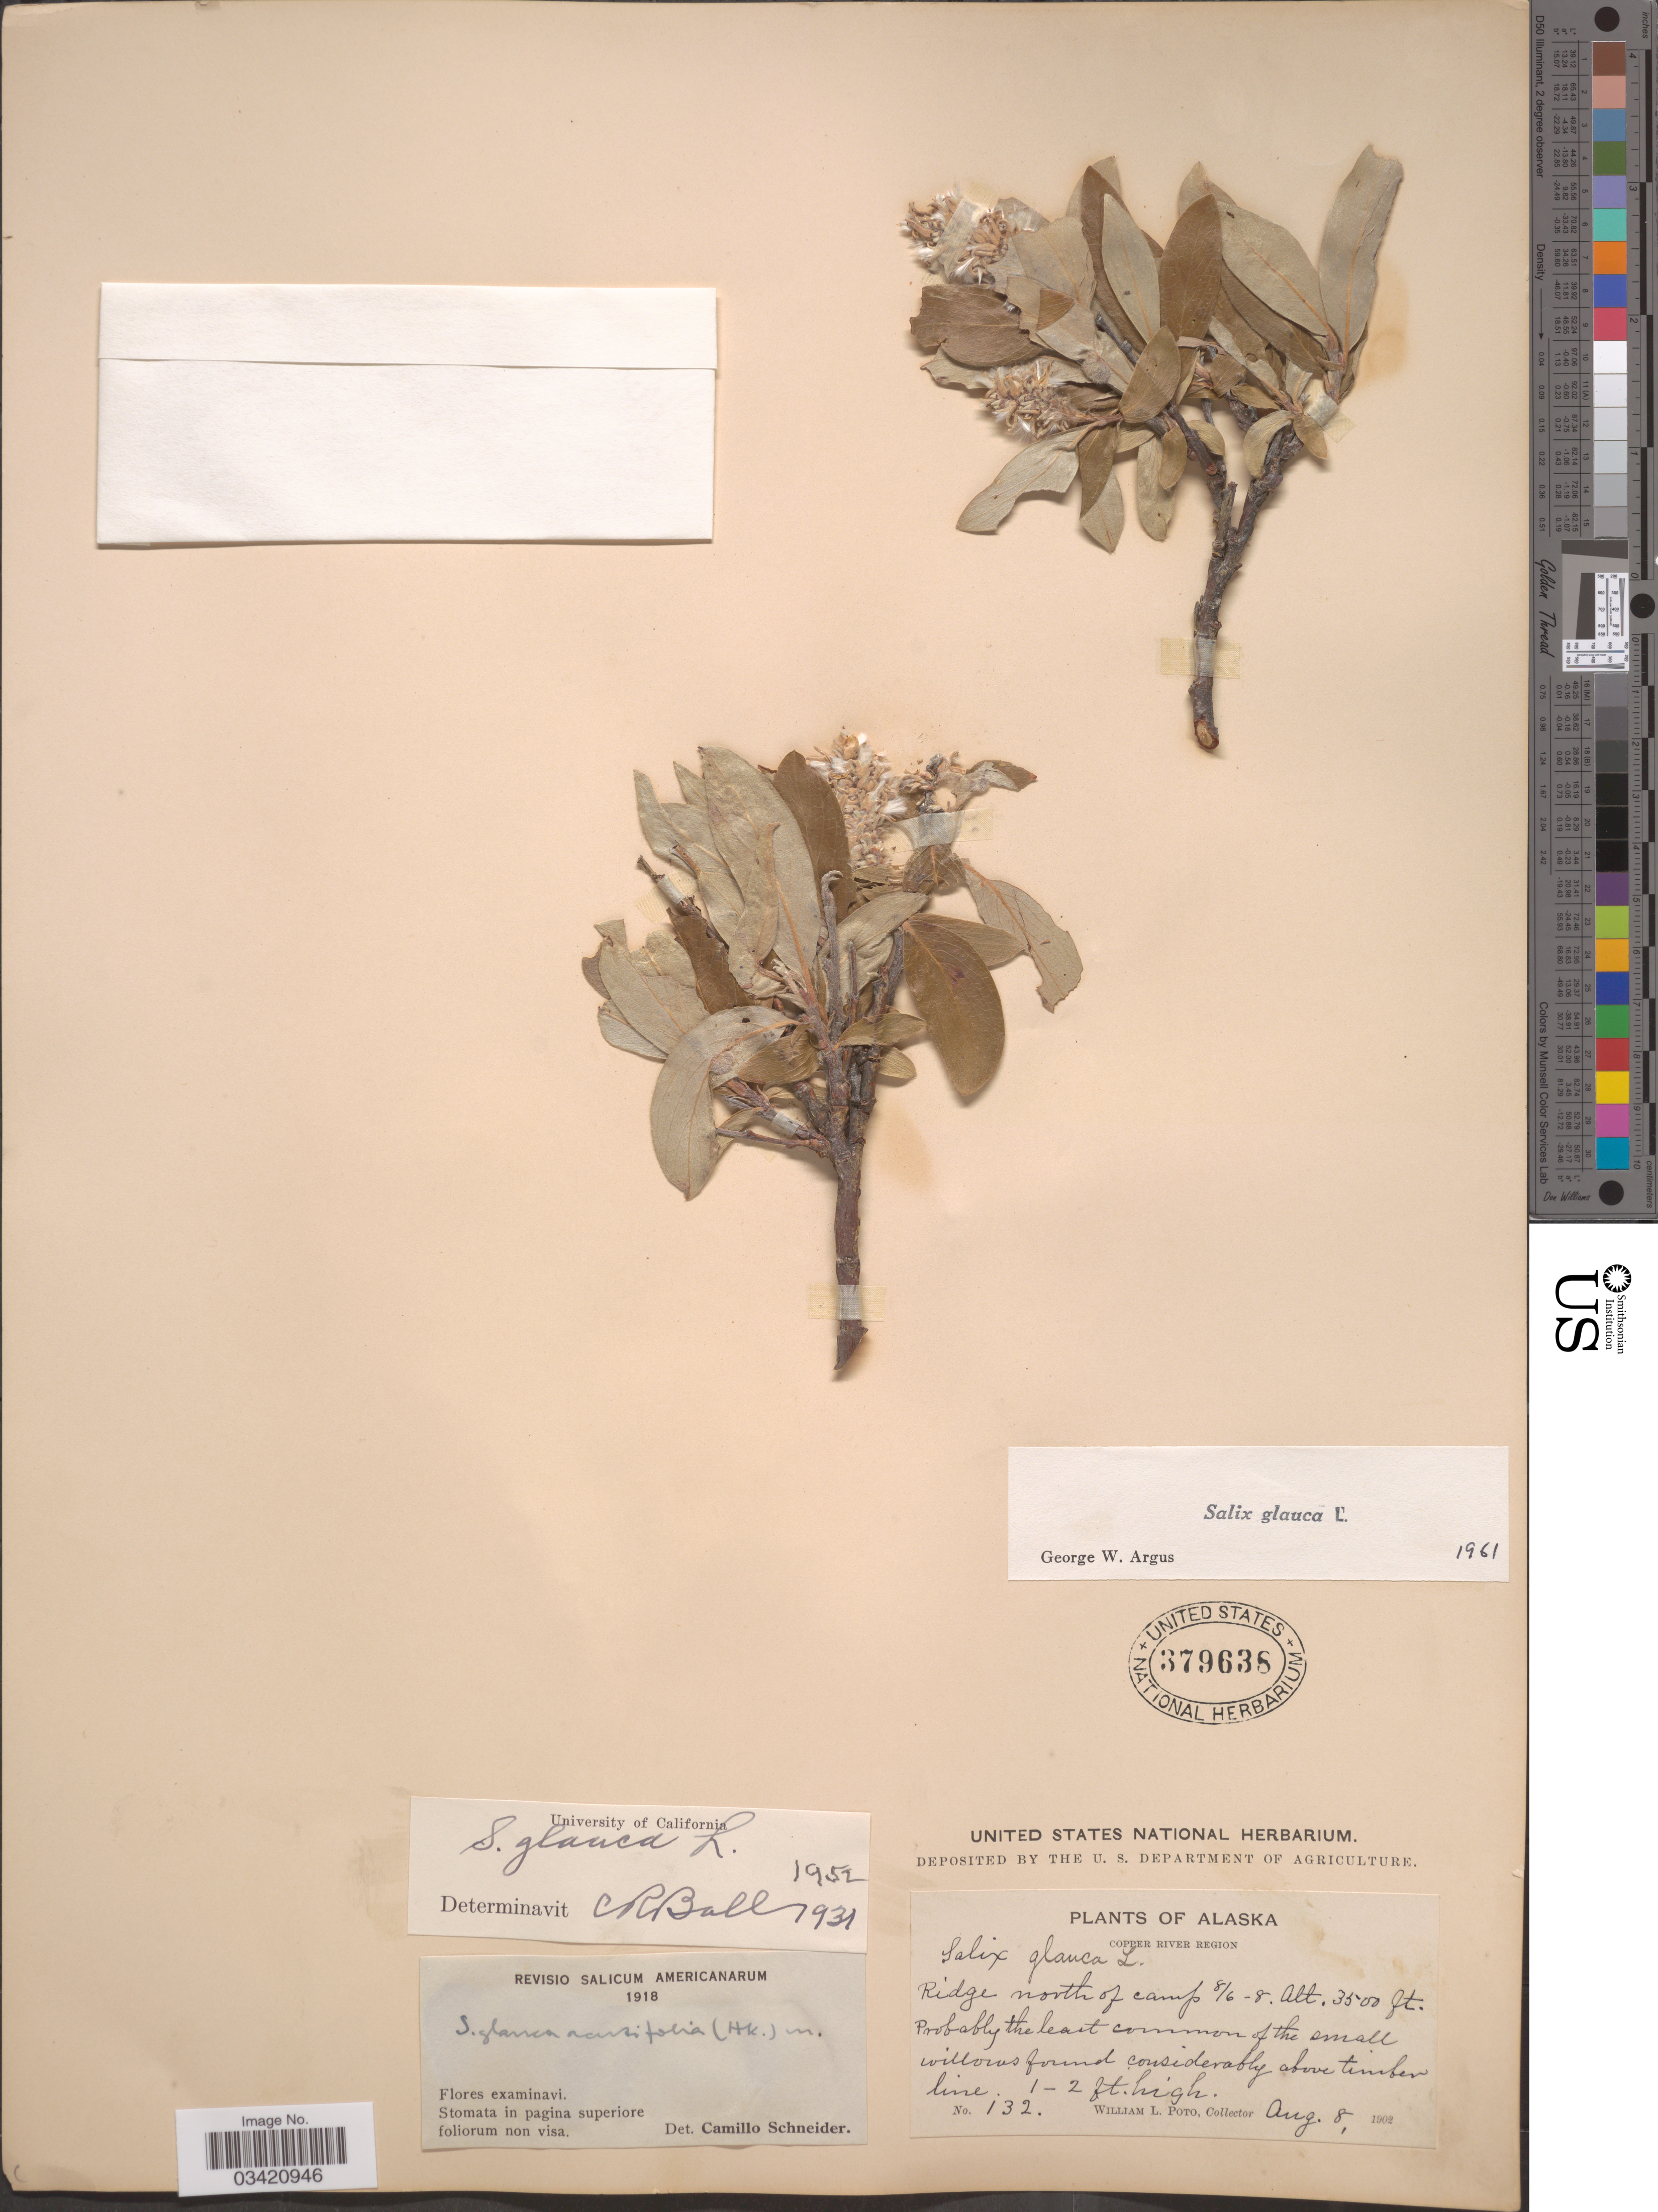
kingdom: Plantae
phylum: Tracheophyta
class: Magnoliopsida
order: Malpighiales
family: Salicaceae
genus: Salix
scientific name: Salix glauca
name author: L.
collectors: W. Poto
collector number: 132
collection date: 1902-08-08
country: United States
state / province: Alaska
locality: Copper River Region. Ridge north of camp 8/6-8.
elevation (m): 1067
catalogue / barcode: US 379638